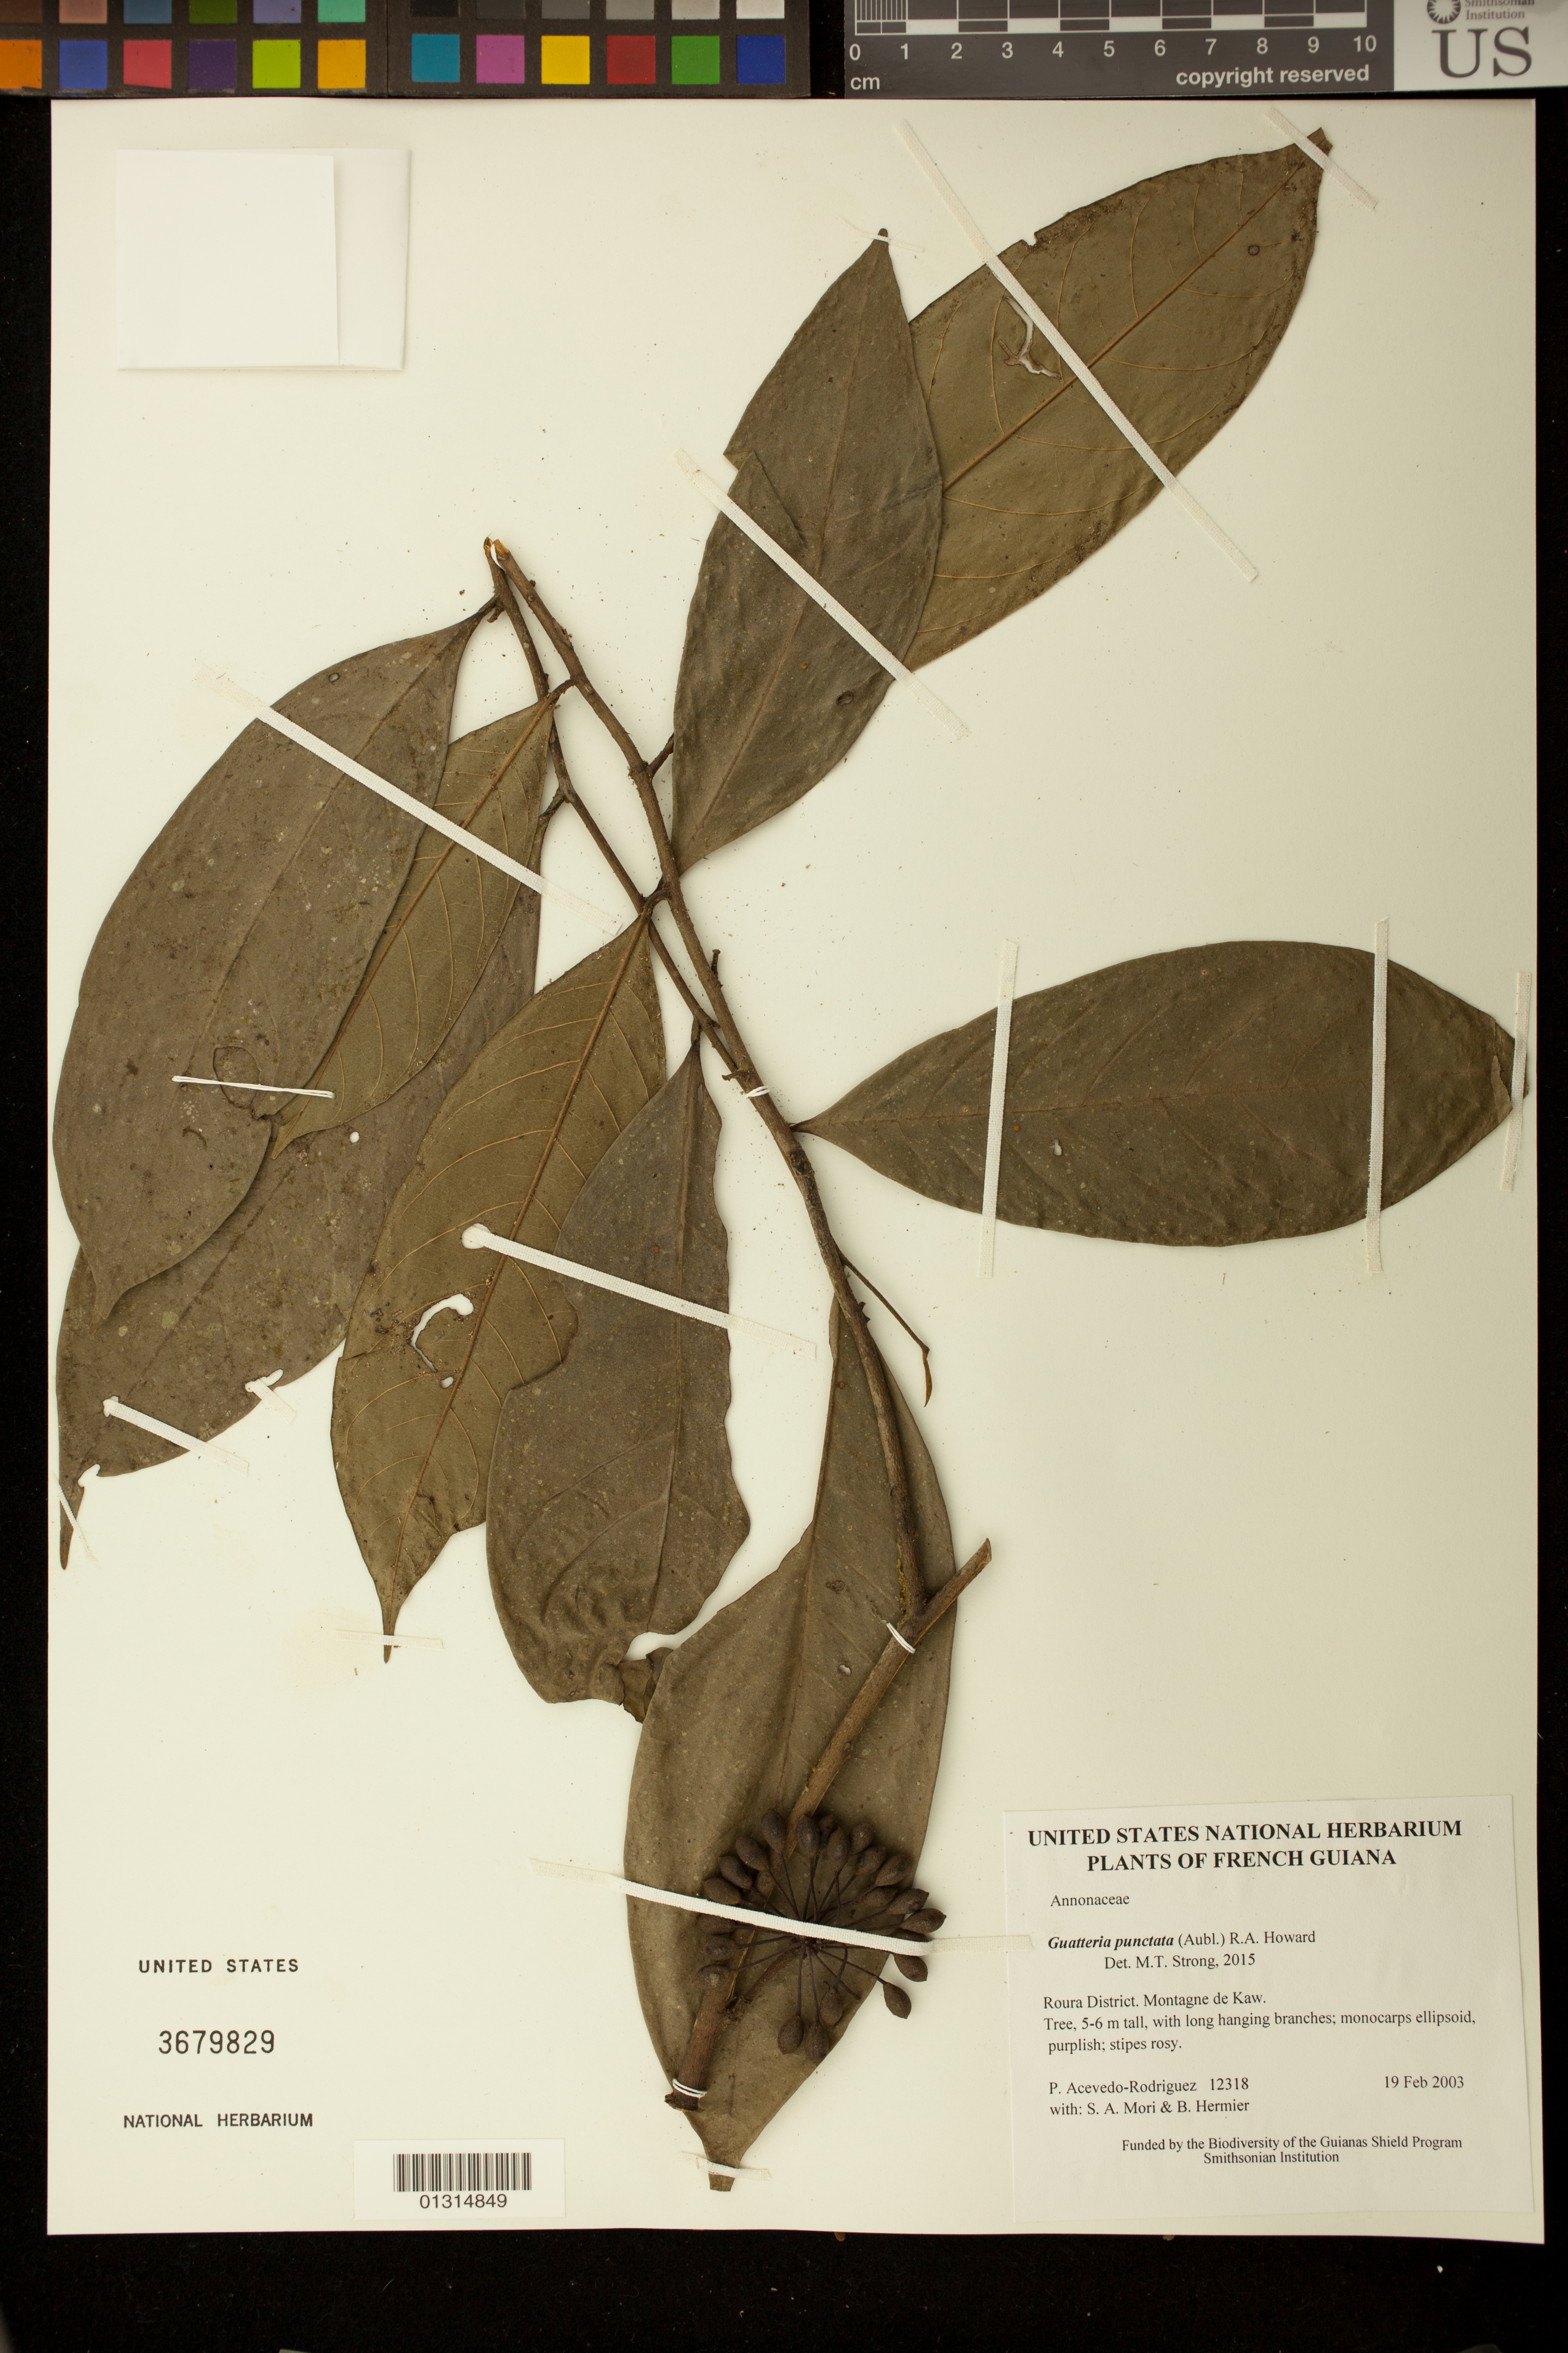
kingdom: Plantae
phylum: Tracheophyta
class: Magnoliopsida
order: Magnoliales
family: Annonaceae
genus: Guatteria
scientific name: Guatteria punctata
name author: (Aubl.) R.A. Howard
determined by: Strong, M. T., (US), Smithsonian Institution - National Museum of Natural History (UNITED STATES)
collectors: P. Acevedo-Rodr., S. Mori & B. Hermier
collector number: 12318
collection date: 2003-02-19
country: French Guiana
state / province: Cayenne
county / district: Roura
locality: Montagne de Kaw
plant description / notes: US, NY, K, MO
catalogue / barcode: US 3679829